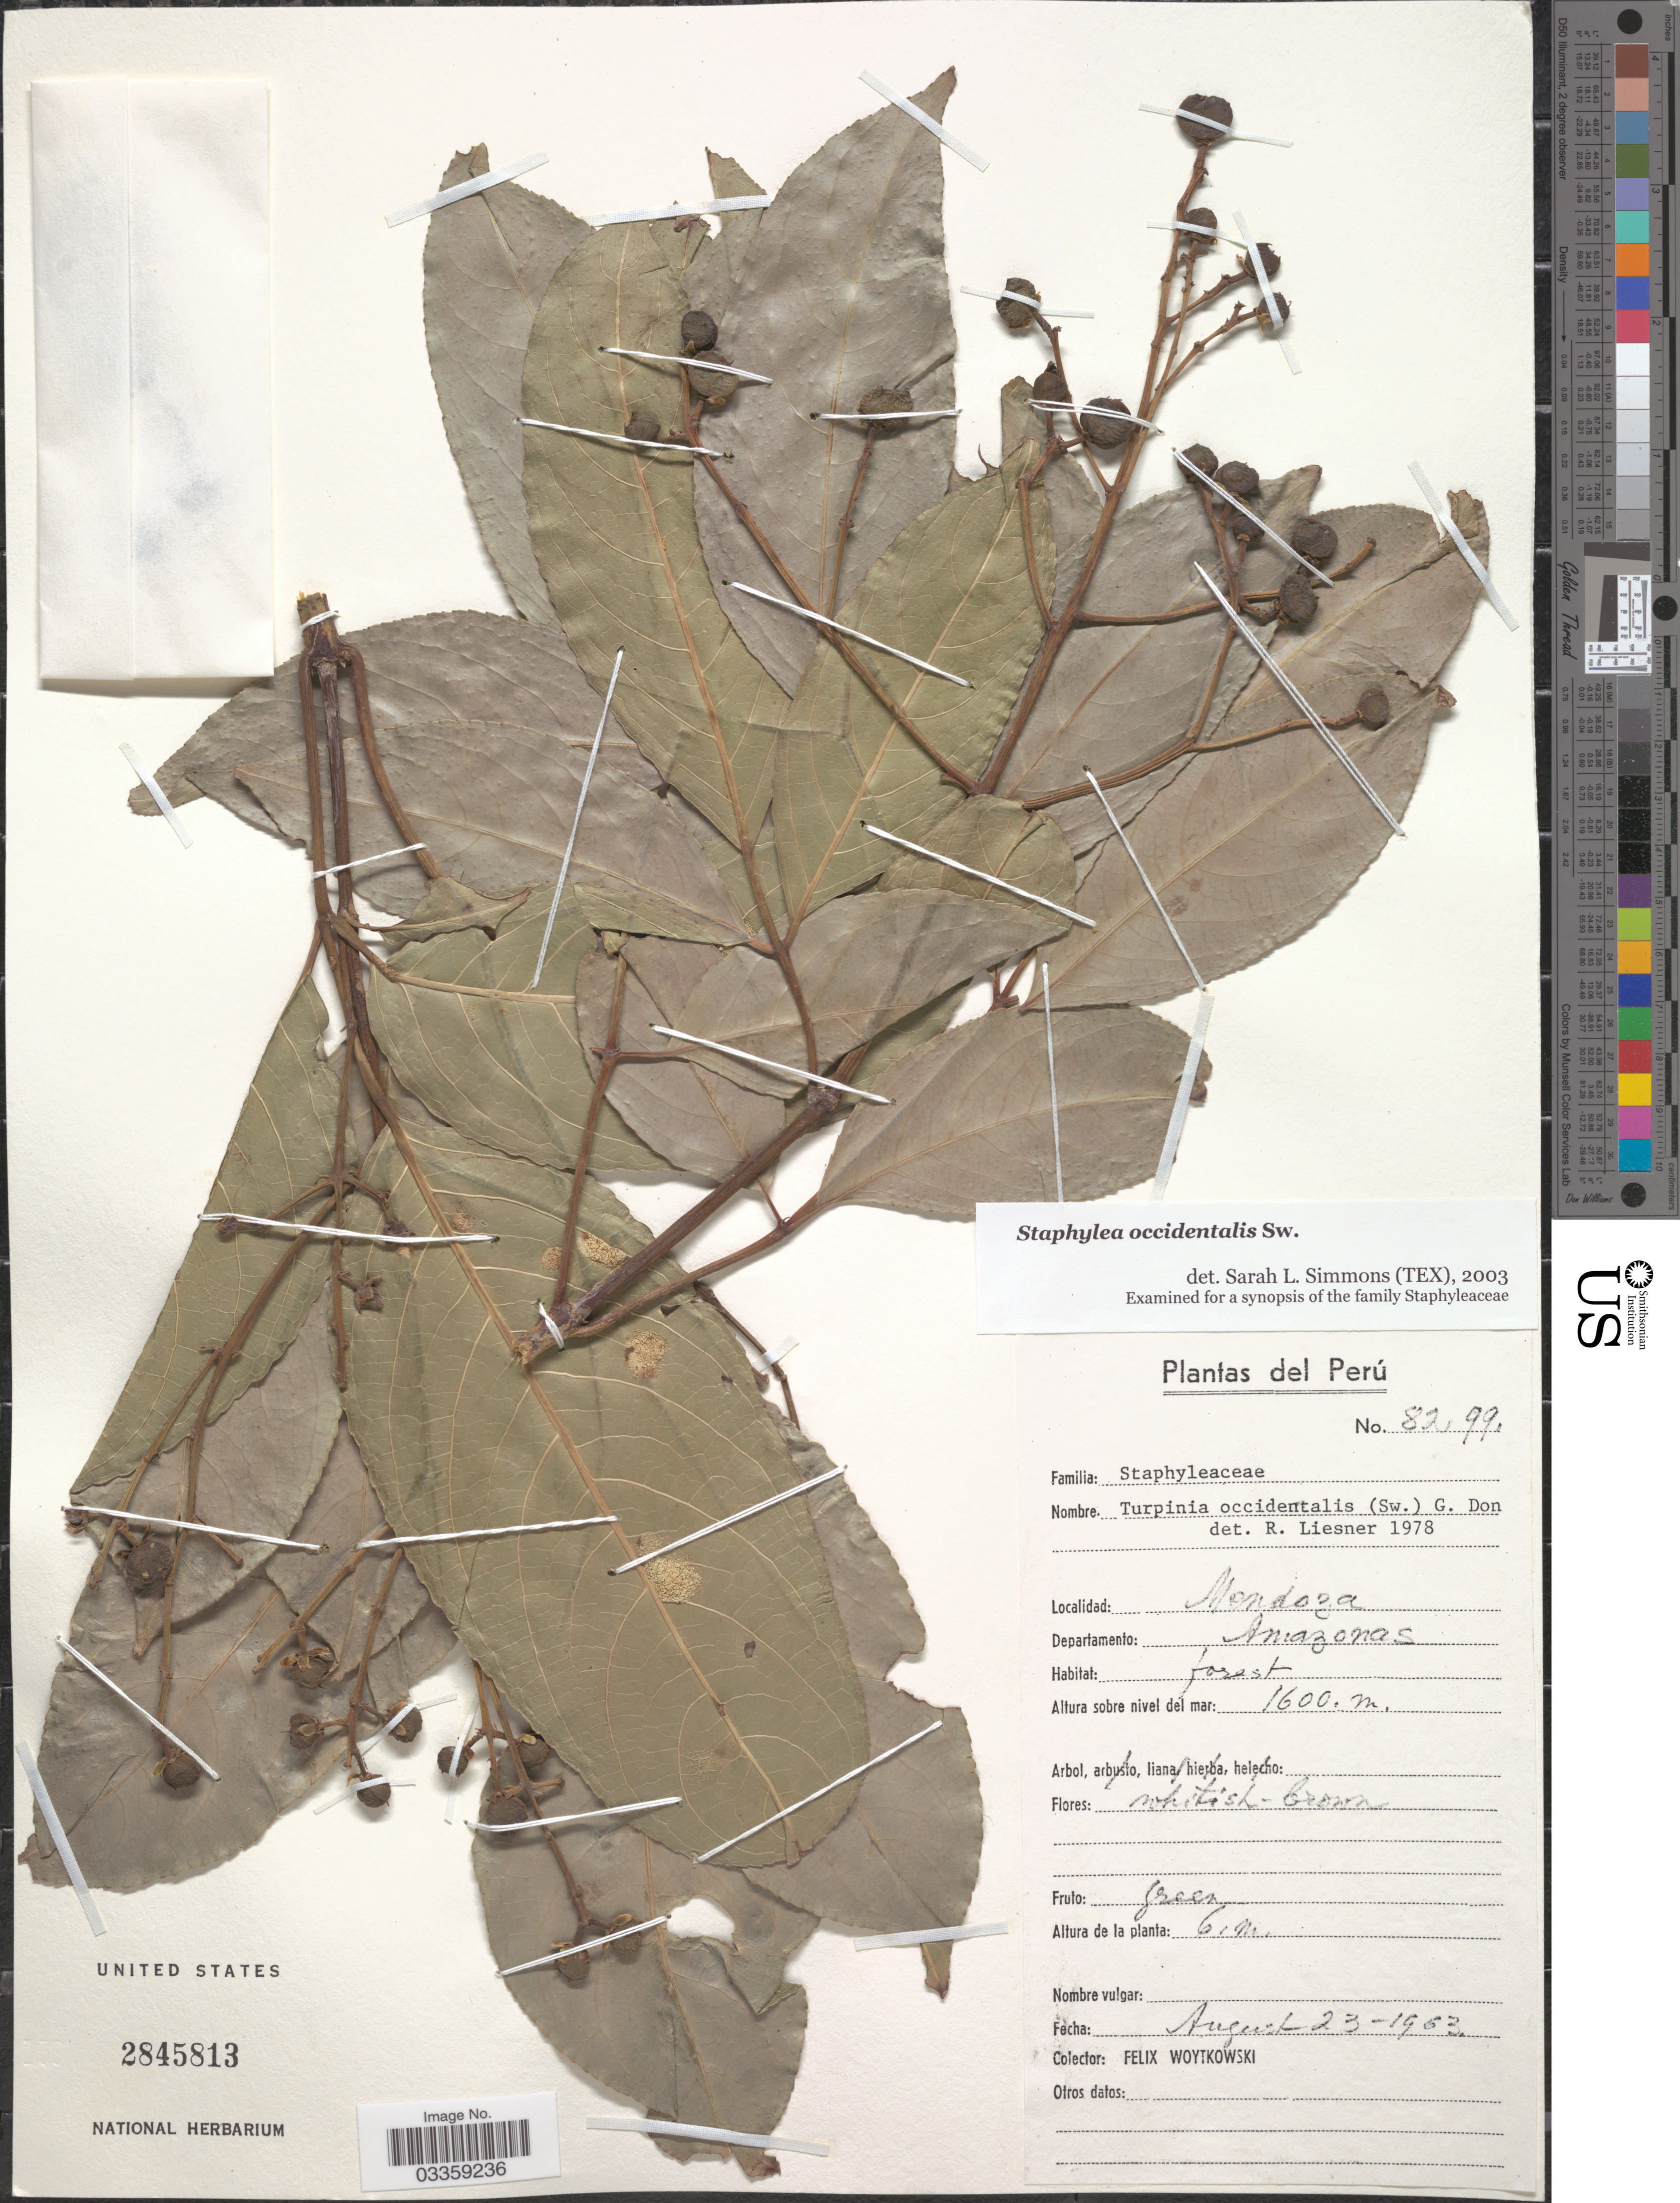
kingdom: Plantae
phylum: Tracheophyta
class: Magnoliopsida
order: Crossosomatales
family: Staphyleaceae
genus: Turpinia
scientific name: Turpinia occidentalis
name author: (Sw.) G. Don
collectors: F. Woytkowski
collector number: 8299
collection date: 1963-08-23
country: Peru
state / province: Amazonas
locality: Mendoza, Departamento: Amazonas.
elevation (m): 1600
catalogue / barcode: US 2845813